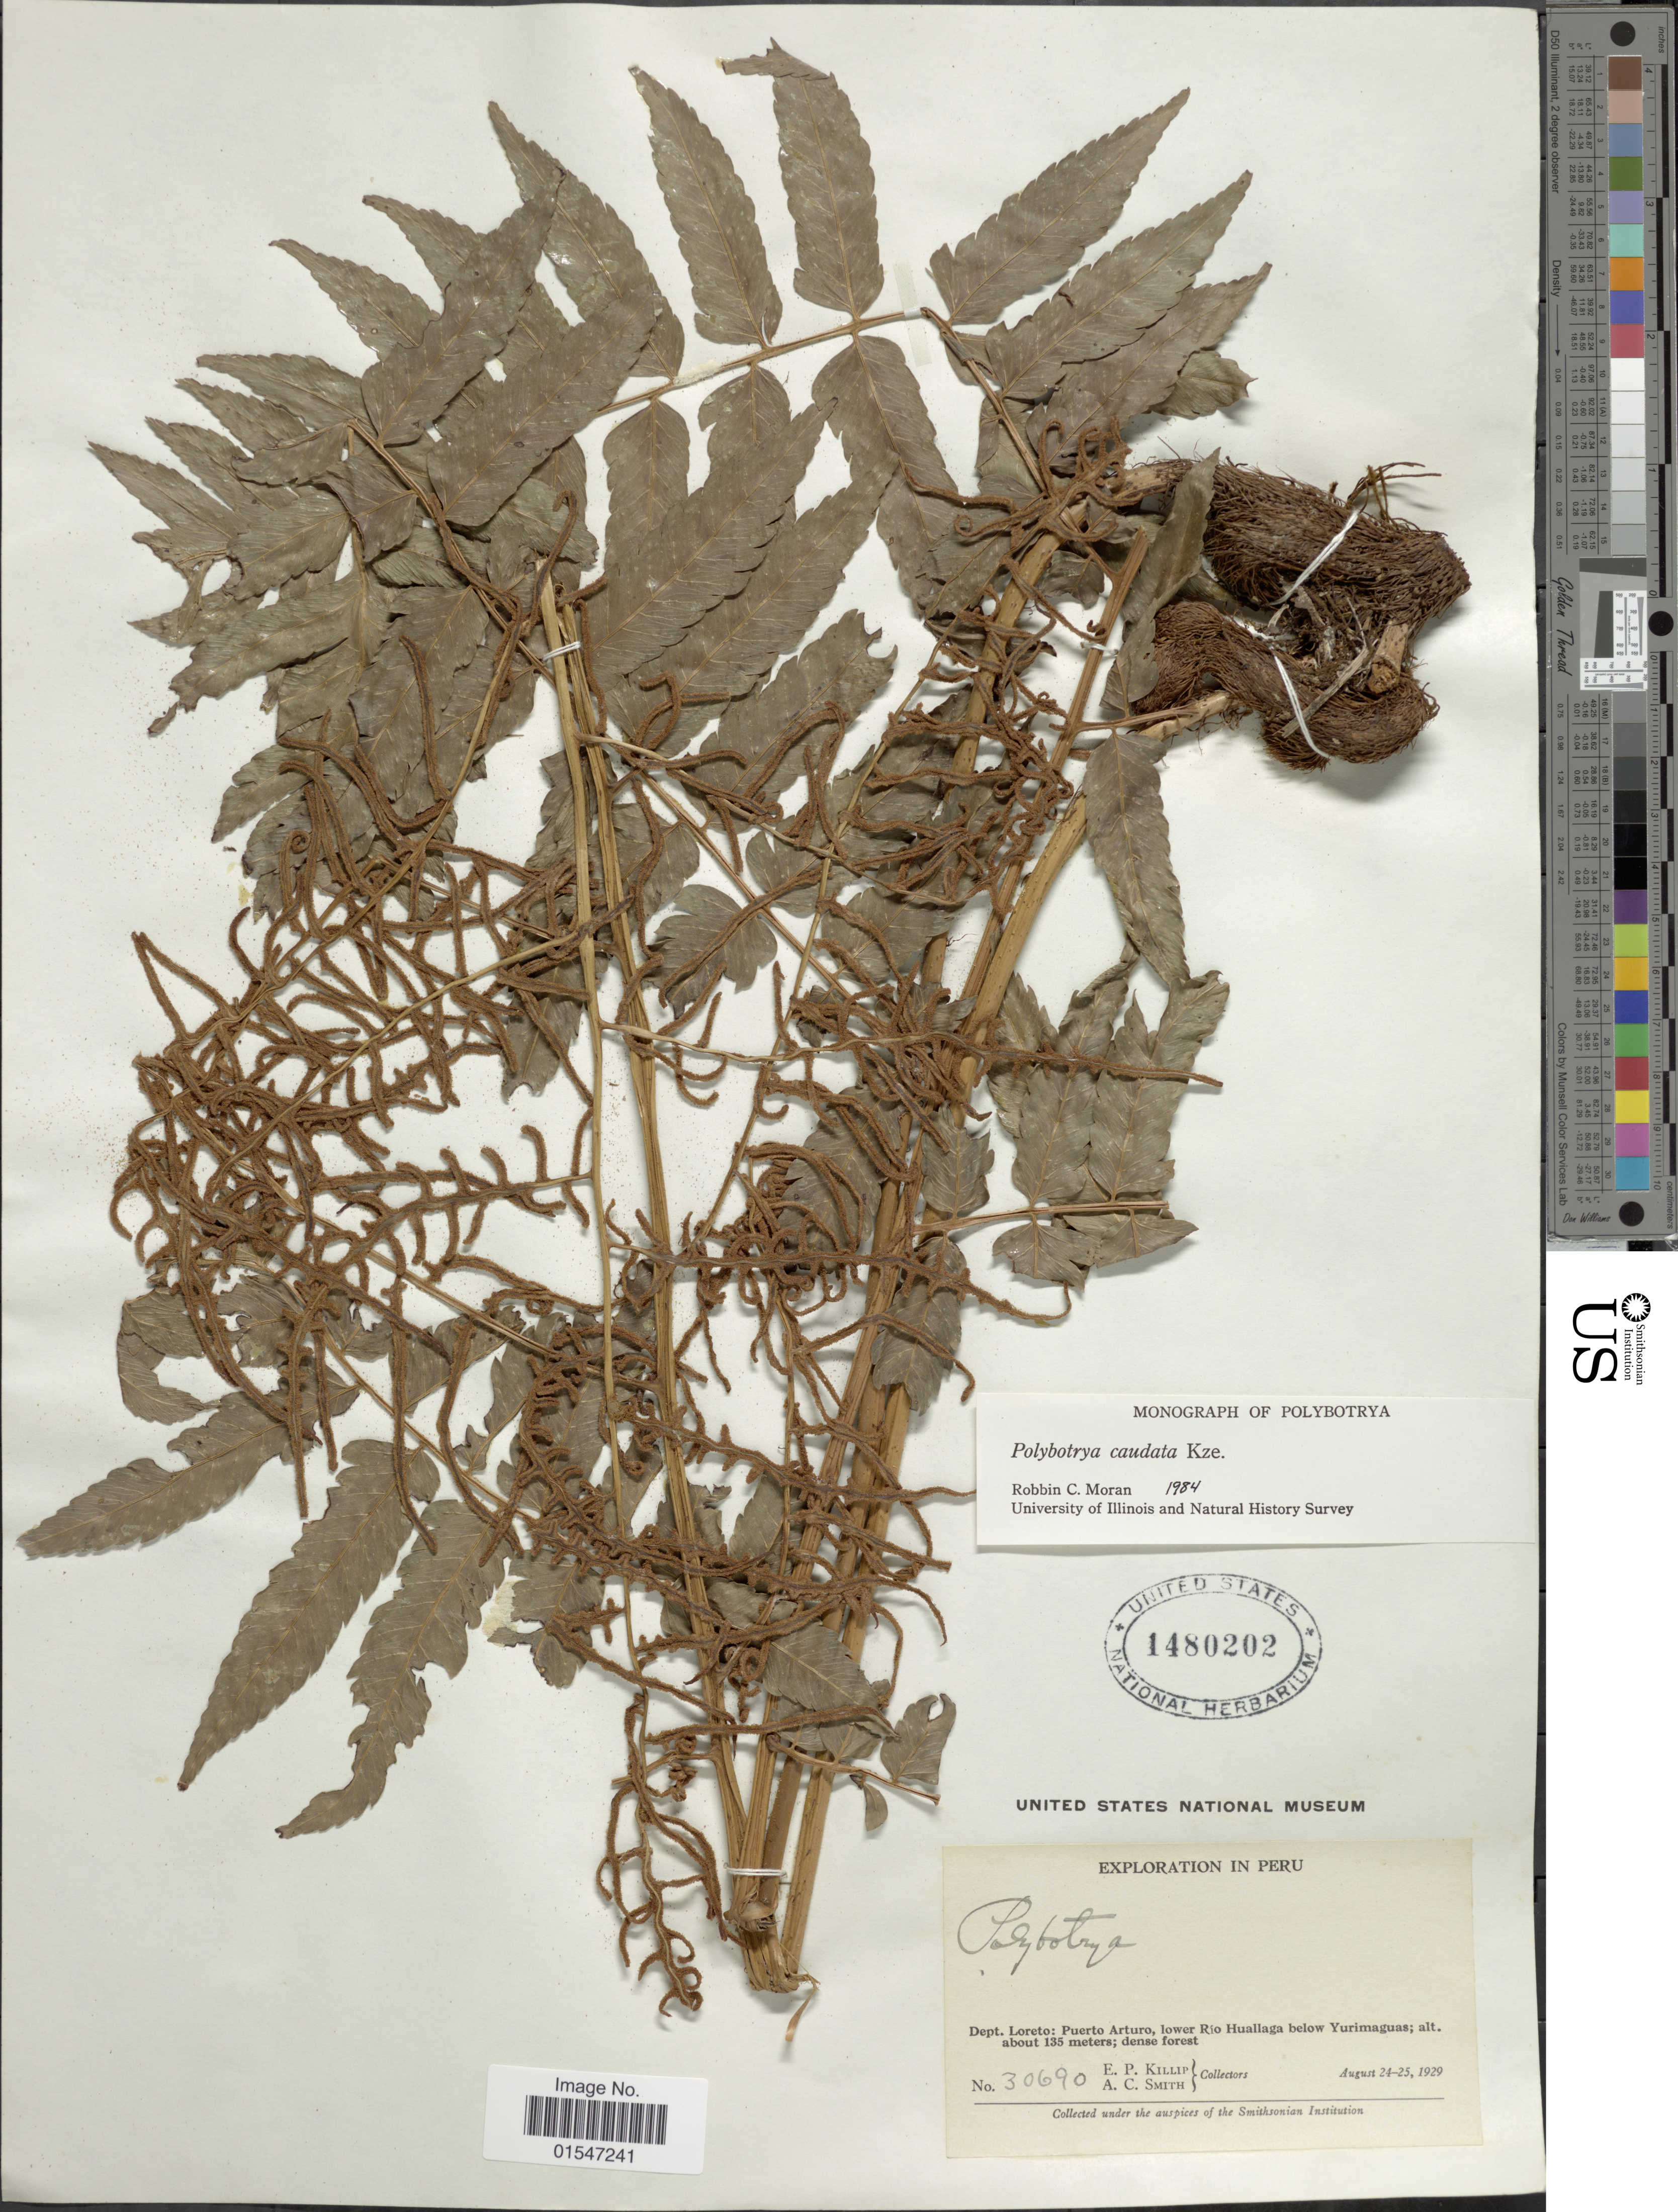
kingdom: Plantae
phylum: Tracheophyta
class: Polypodiopsida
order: Polypodiales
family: Dryopteridaceae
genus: Polybotrya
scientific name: Polybotrya caudata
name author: Kunze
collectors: E. P. Killip & A. C. Smith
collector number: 30690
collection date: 1929-08-24/1929-08-25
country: Peru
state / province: Loreto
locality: Puerto Arturo, lower Río Huallaga below Yurimaguas; dense forest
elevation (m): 135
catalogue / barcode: US 1480202